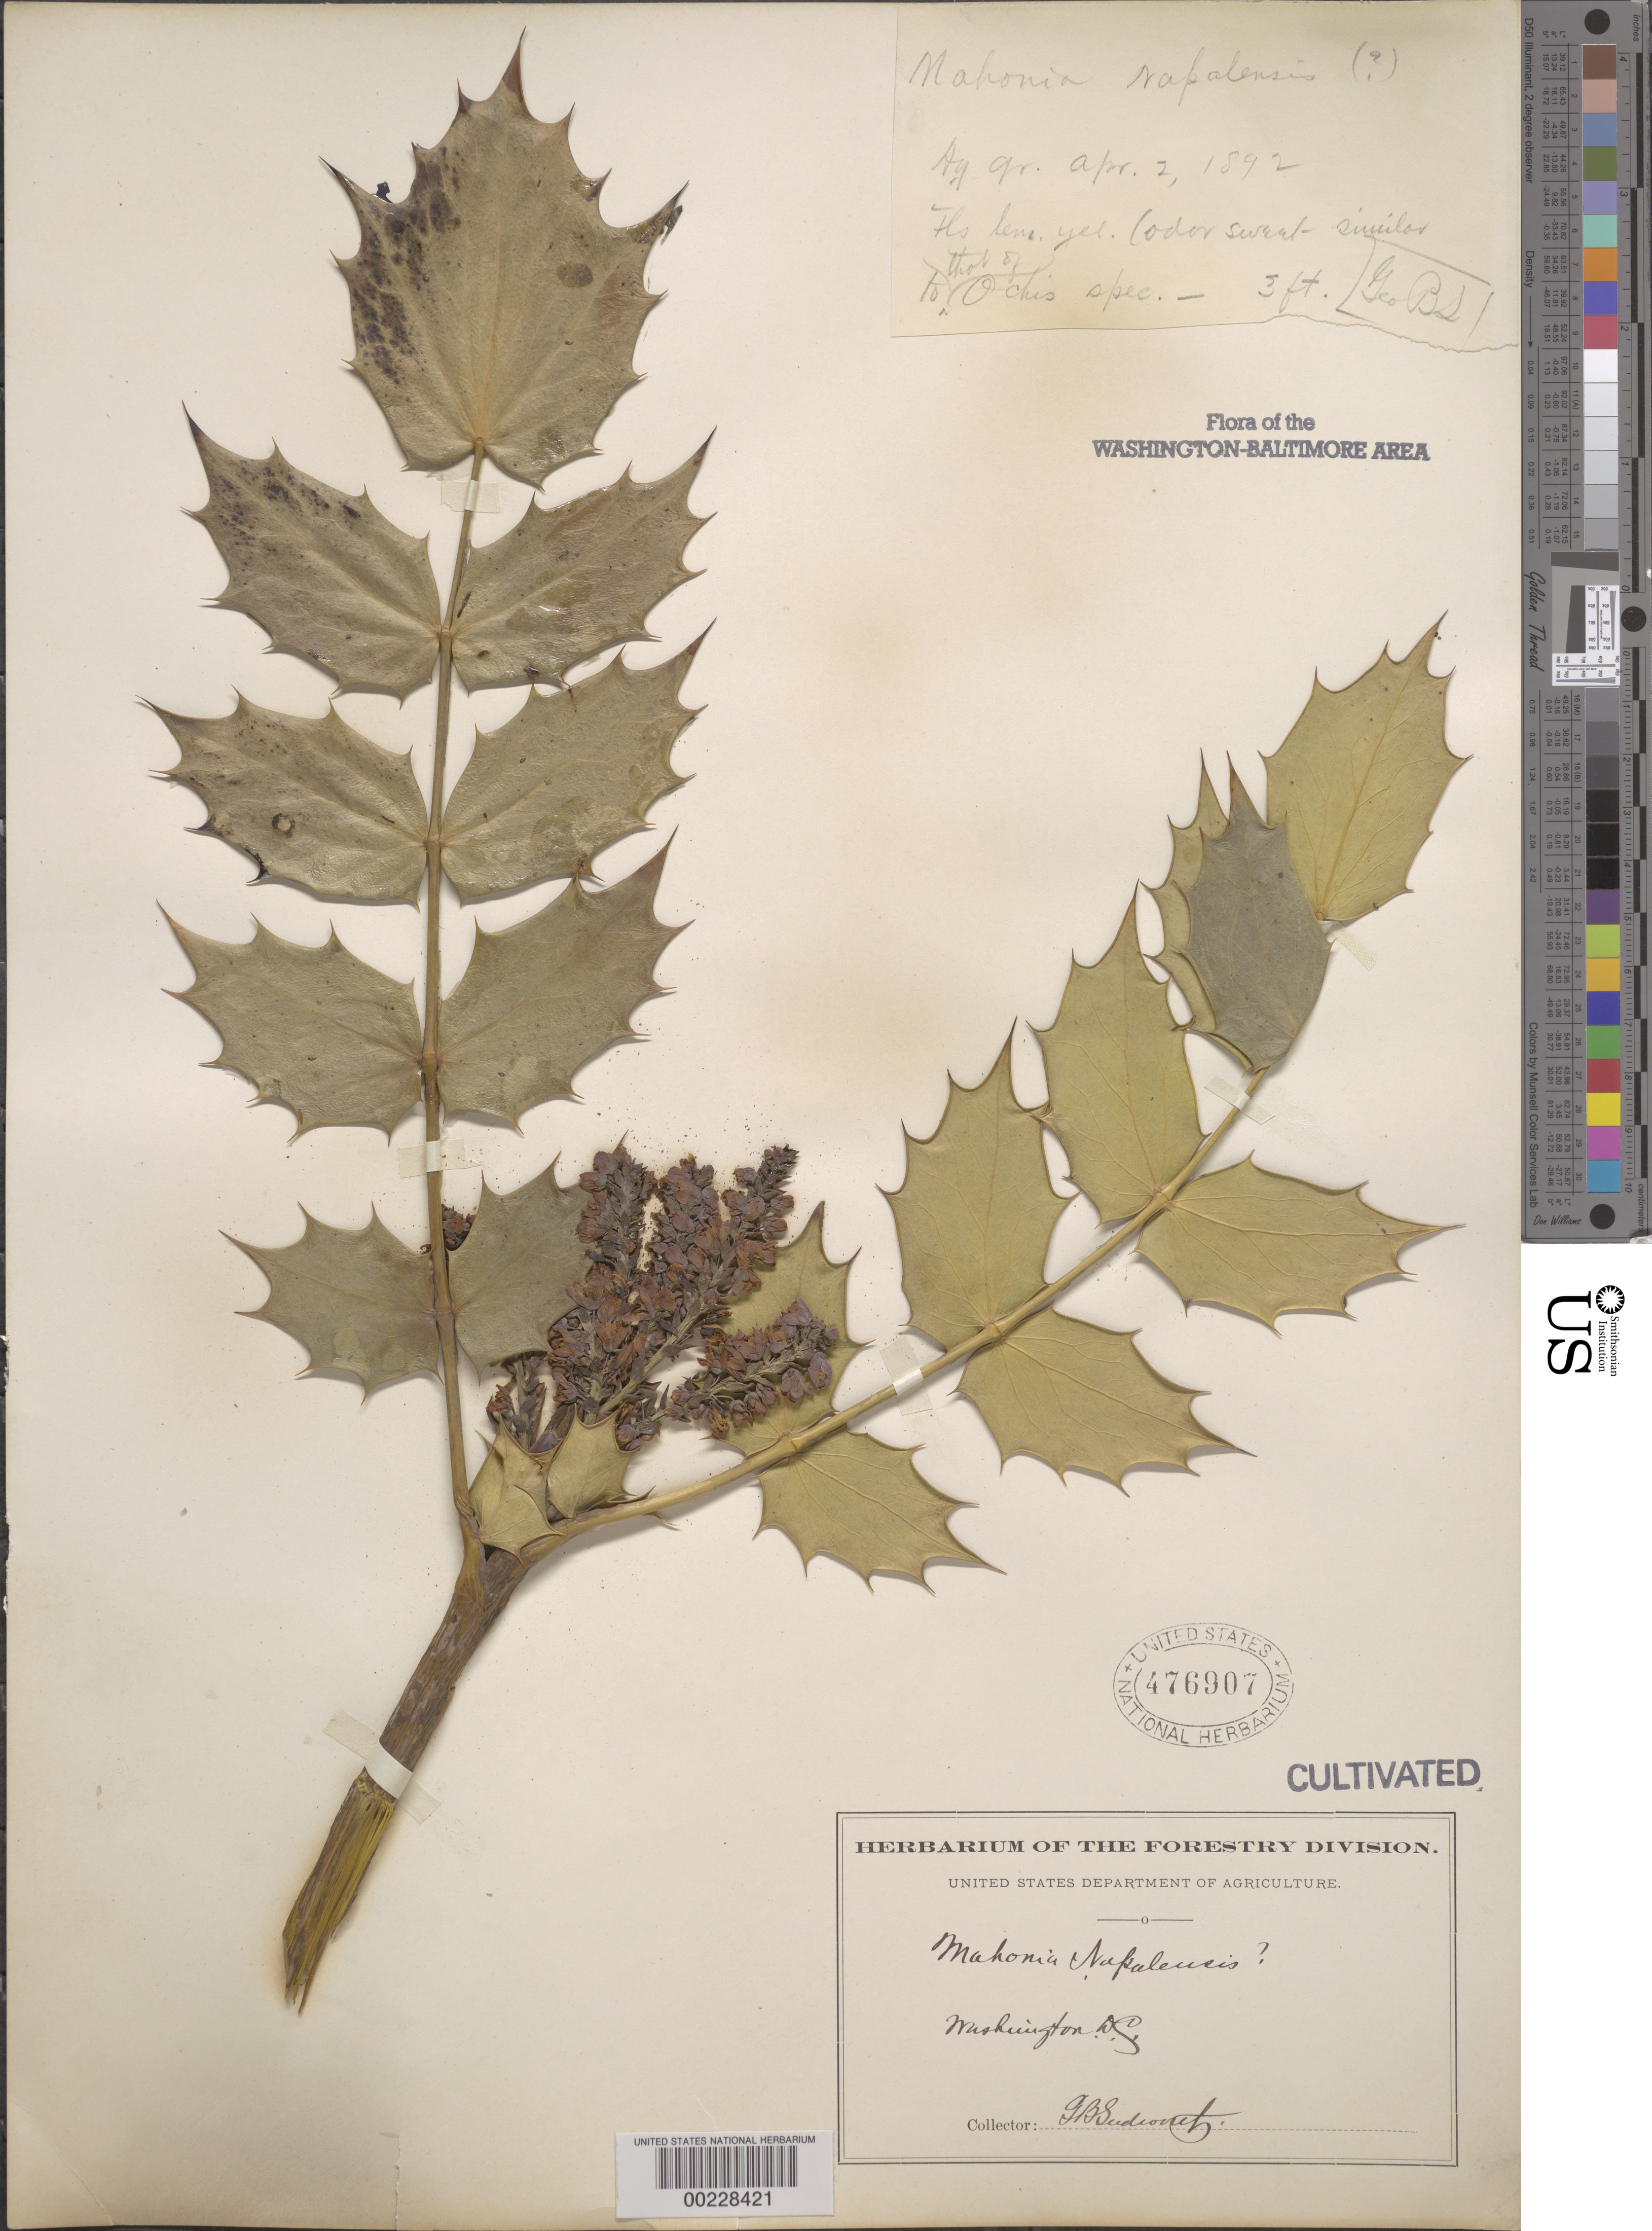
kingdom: Plantae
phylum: Tracheophyta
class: Magnoliopsida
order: Ranunculales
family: Berberidaceae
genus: Mahonia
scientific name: Mahonia napaulensis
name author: DC.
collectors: G. B. Sudworth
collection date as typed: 02 Apr 1892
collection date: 1892-04-02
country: United States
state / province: District of Columbia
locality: Agricultural grounds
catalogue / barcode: US 476907